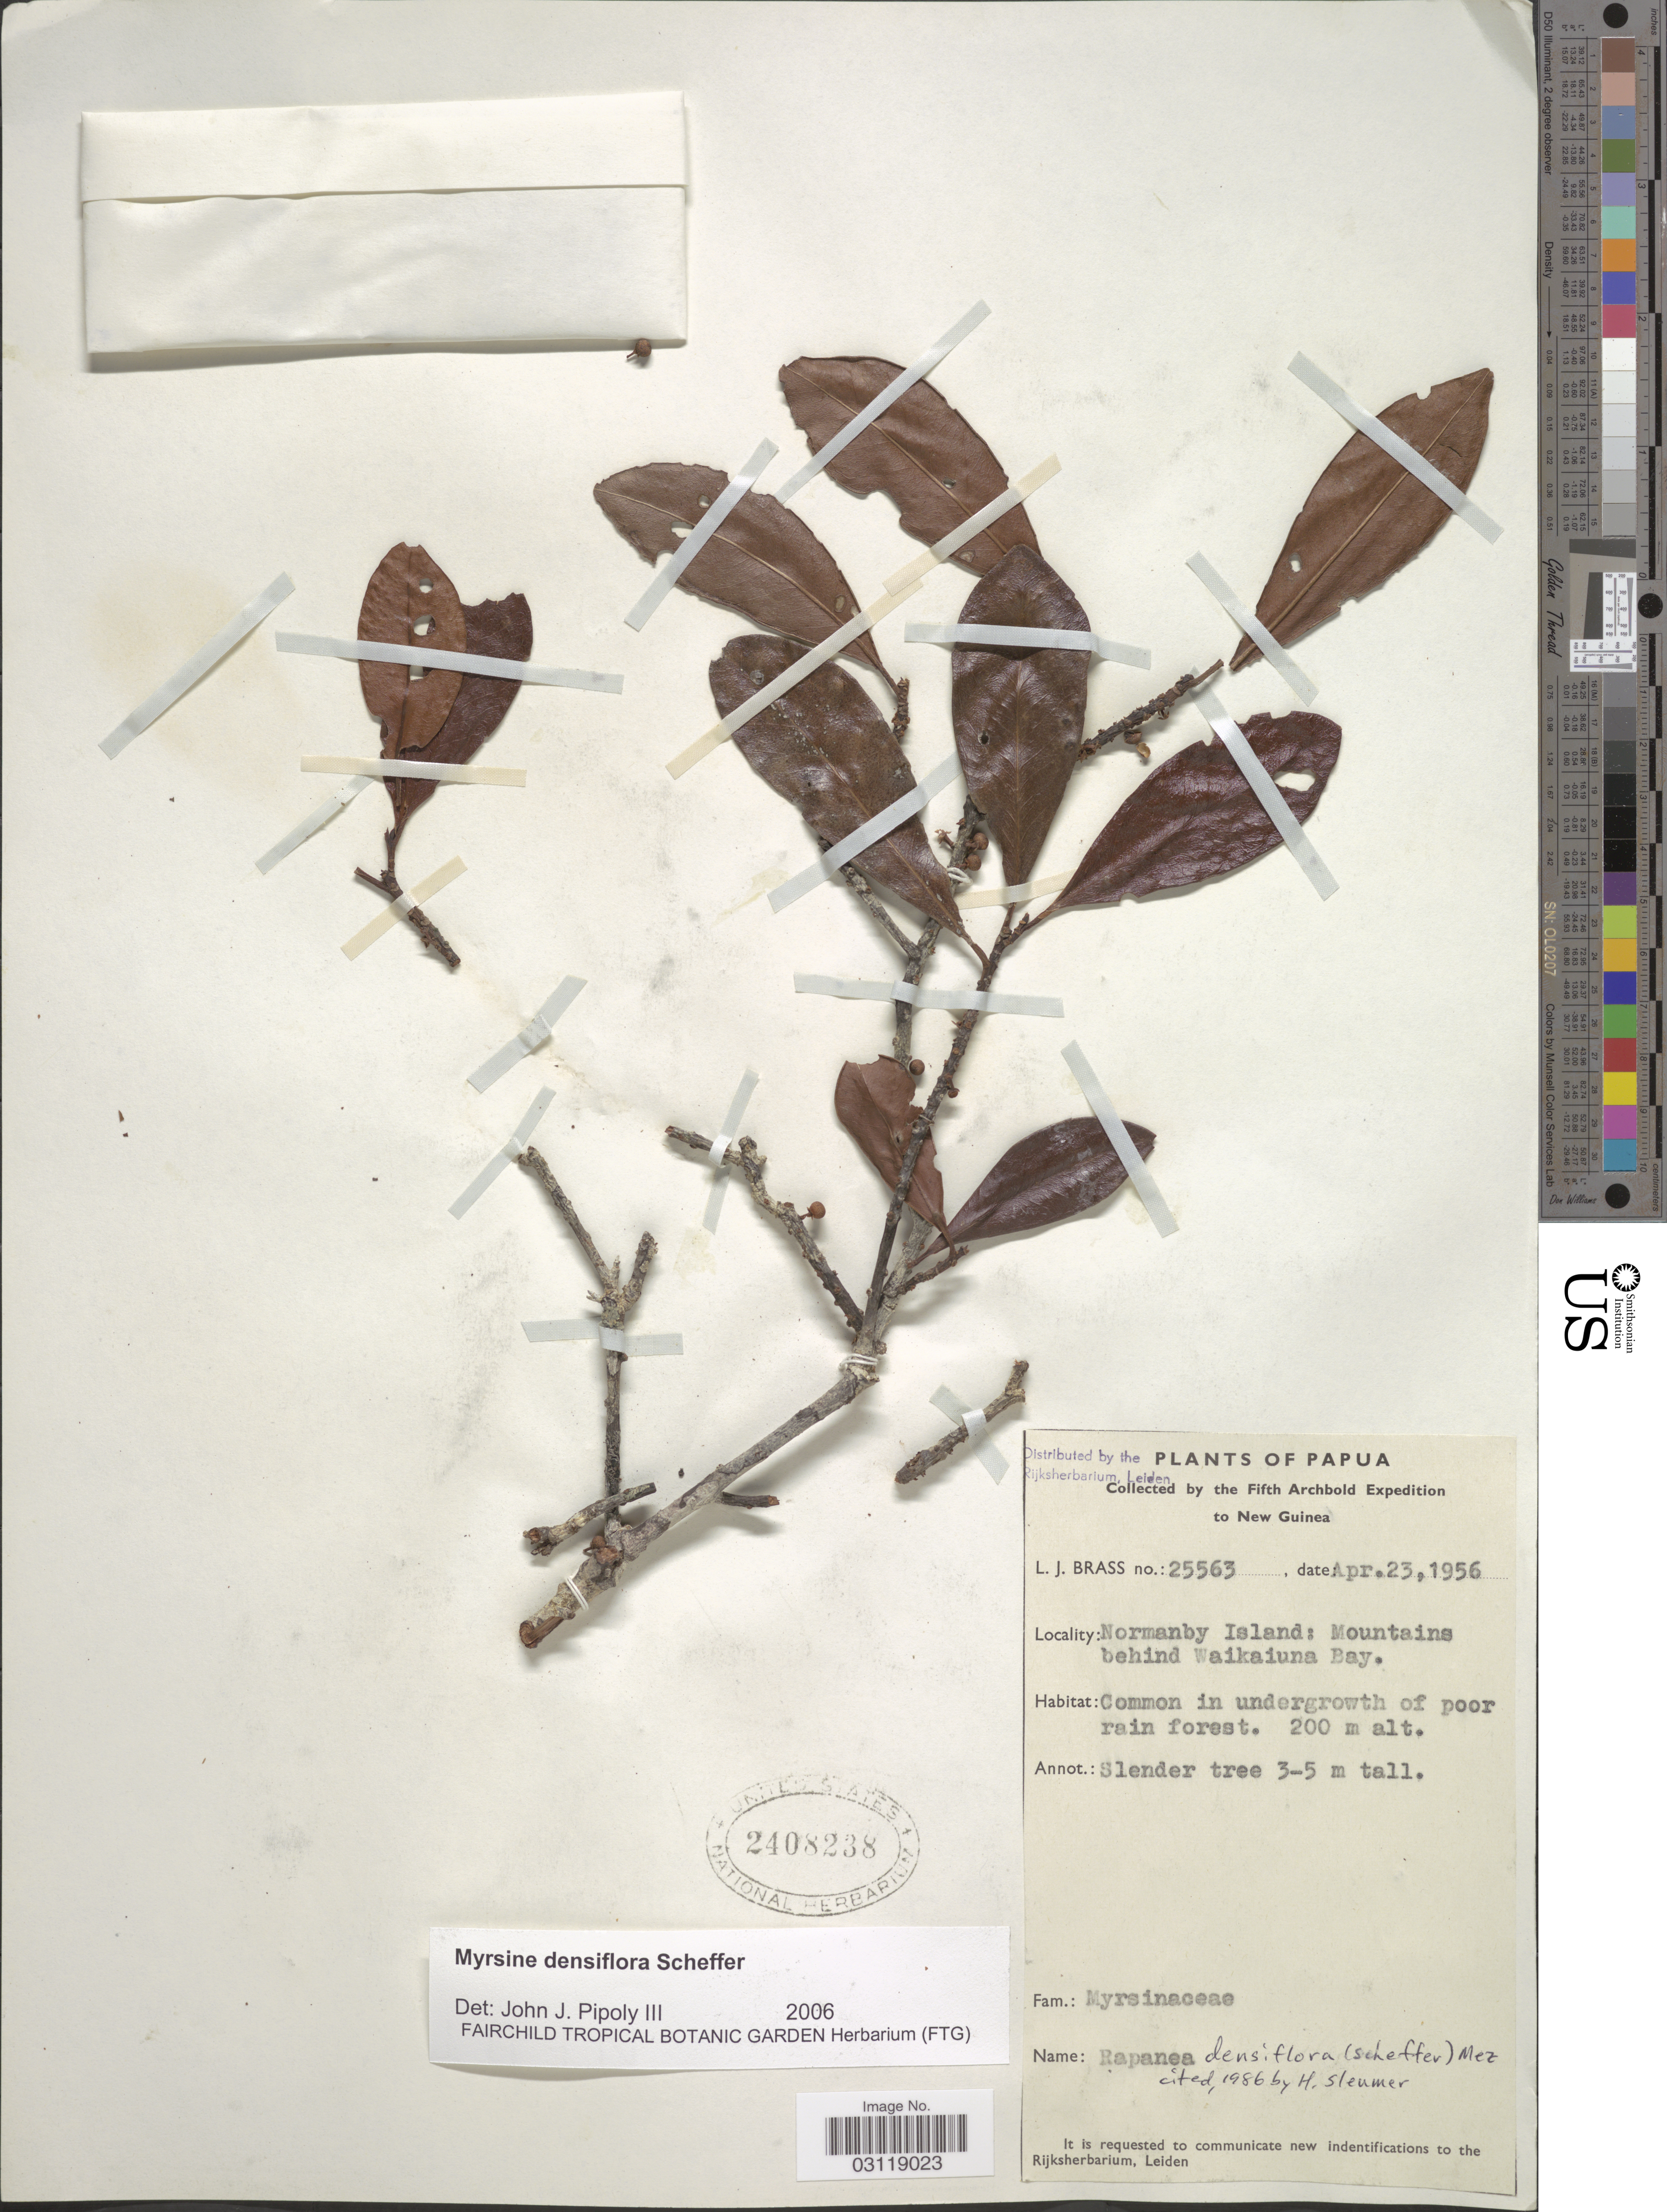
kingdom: Plantae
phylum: Tracheophyta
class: Magnoliopsida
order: Ericales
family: Primulaceae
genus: Rapanea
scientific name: Rapanea densiflora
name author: (Scheff.) Mez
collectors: L. J. Brass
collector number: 25563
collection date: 1956-04-23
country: Papua New Guinea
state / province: Milne Bay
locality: Papua. New Guinea. Normanby Island: Mountains behind Waikaiuna Bay.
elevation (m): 200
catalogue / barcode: US 2408238